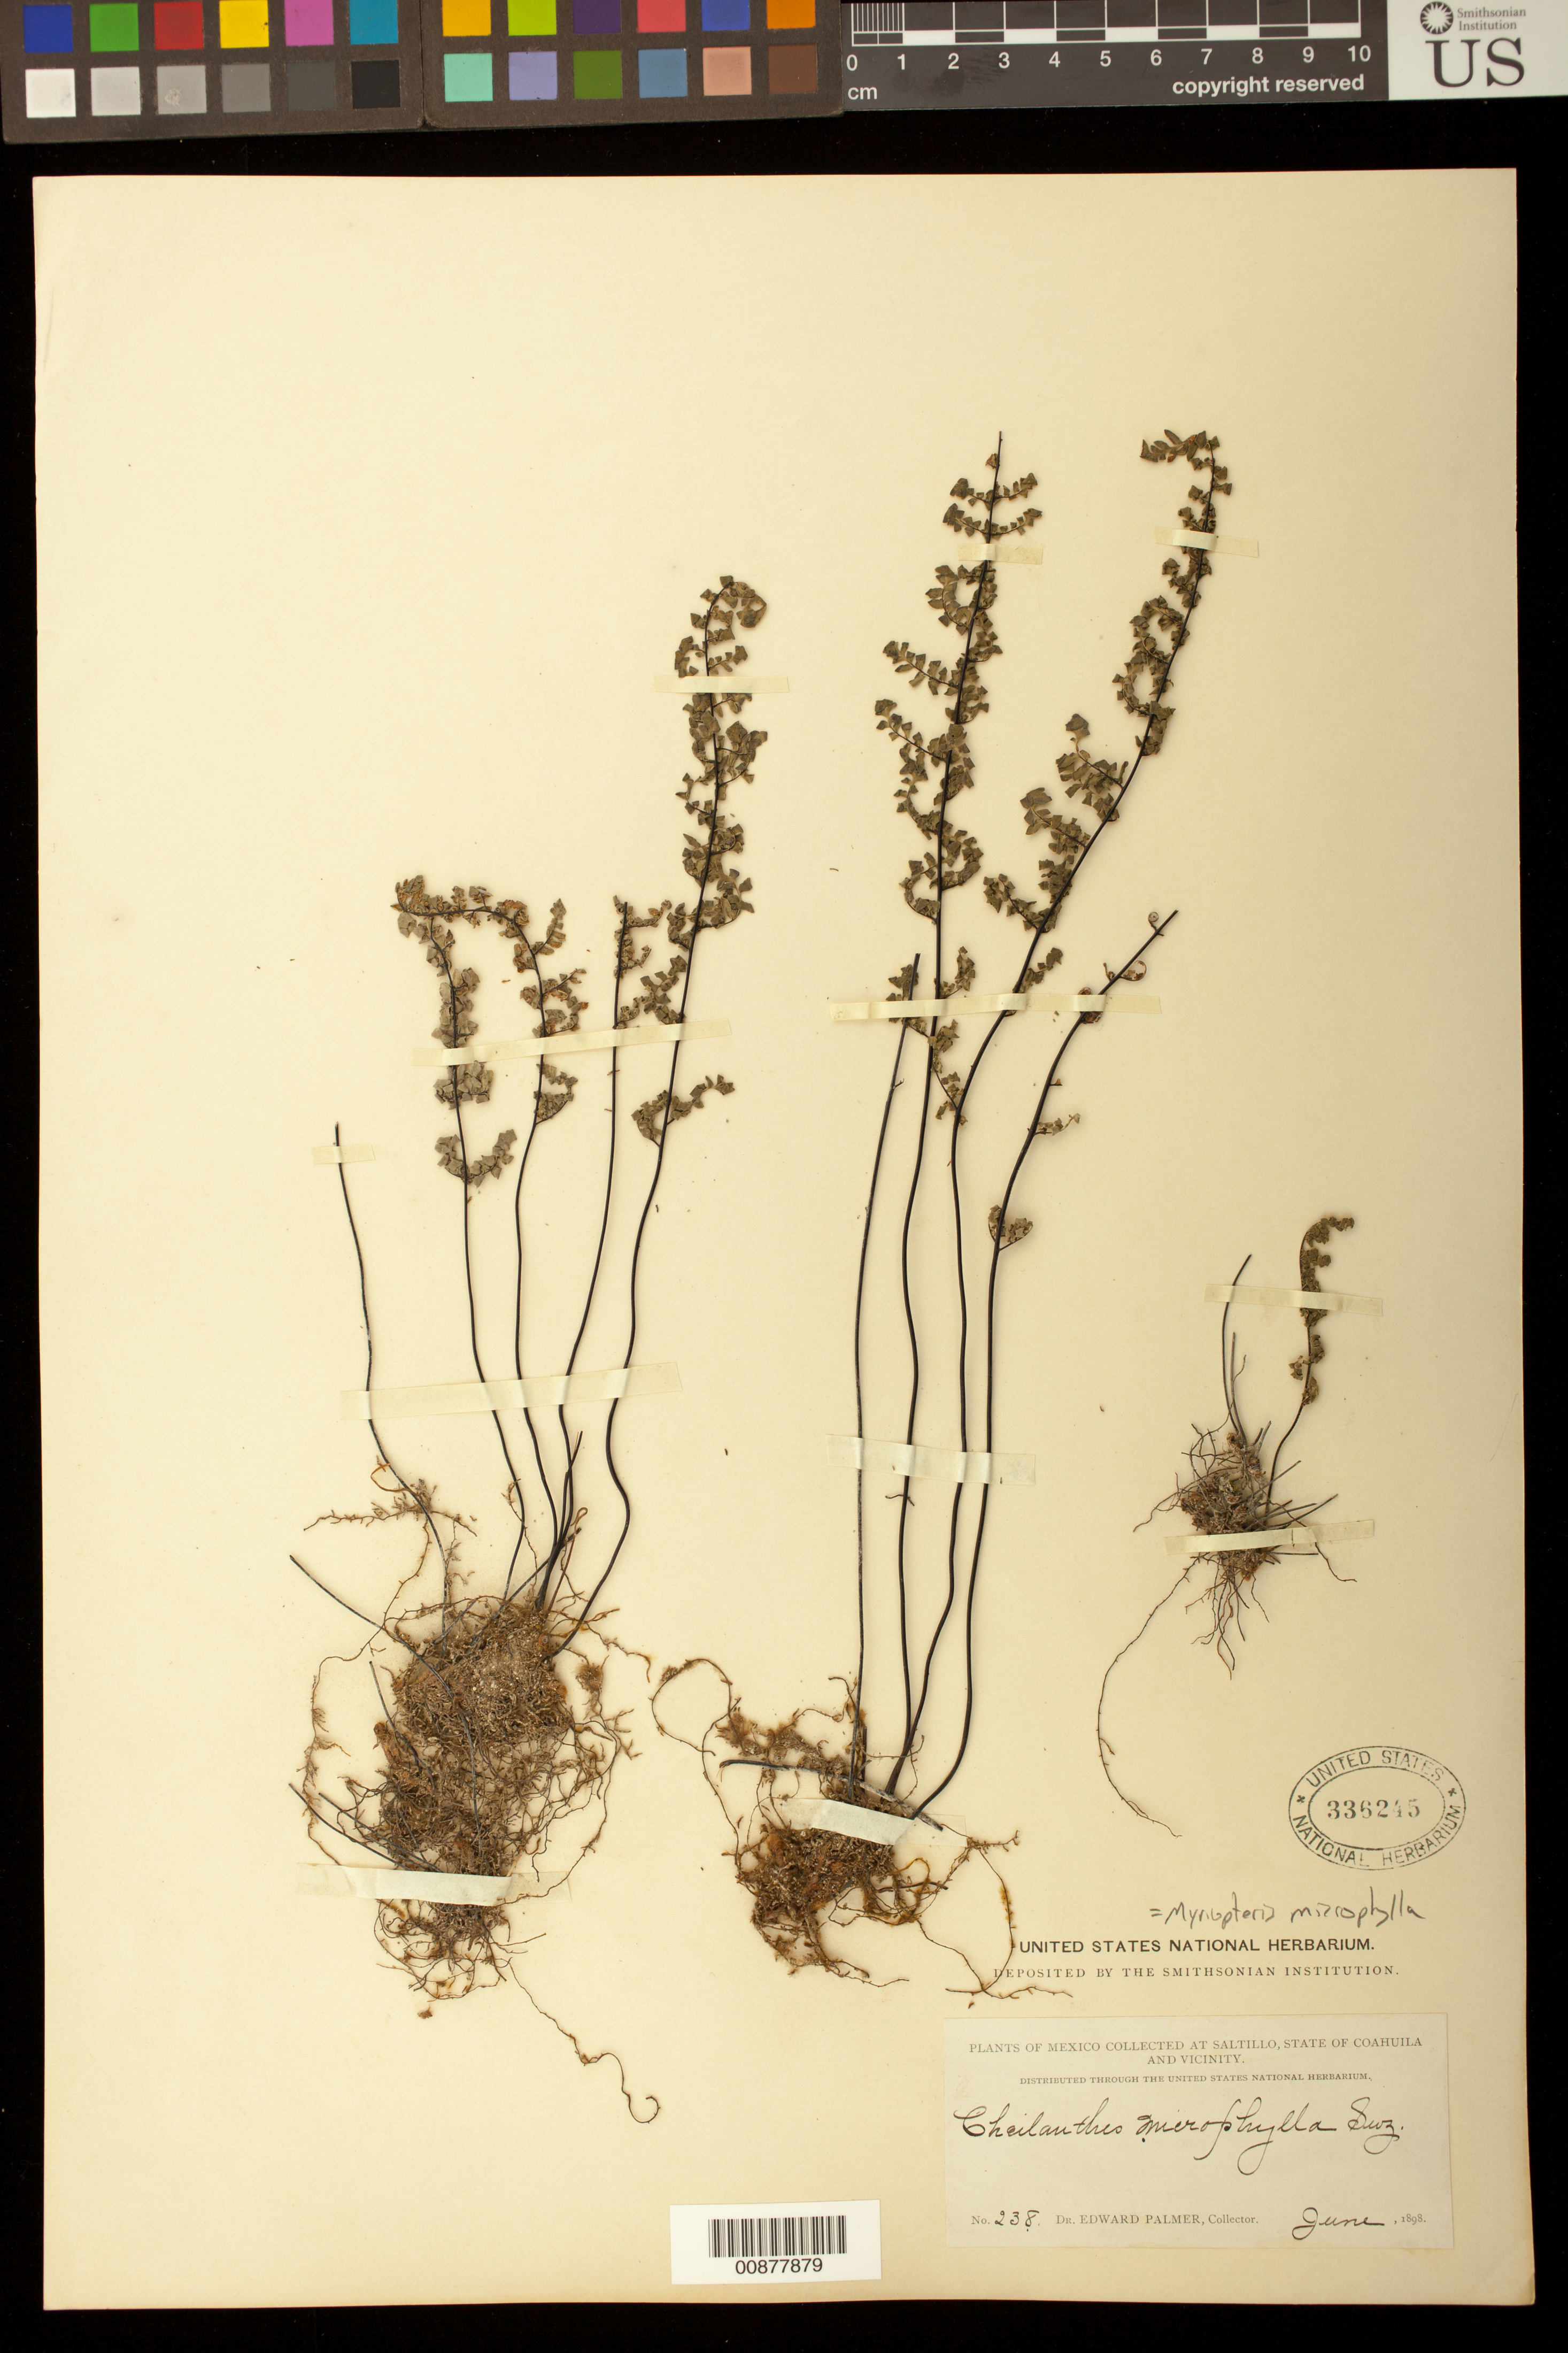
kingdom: Plantae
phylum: Tracheophyta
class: Polypodiopsida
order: Polypodiales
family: Pteridaceae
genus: Myriopteris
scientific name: Myriopteris microphylla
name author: (Sw.) Grusz & Windham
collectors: E. Palmer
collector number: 238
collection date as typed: Jun 1898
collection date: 1898-06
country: Mexico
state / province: Coahuila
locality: Saltillo, Coahuila and vicinity.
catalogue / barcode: US 336245